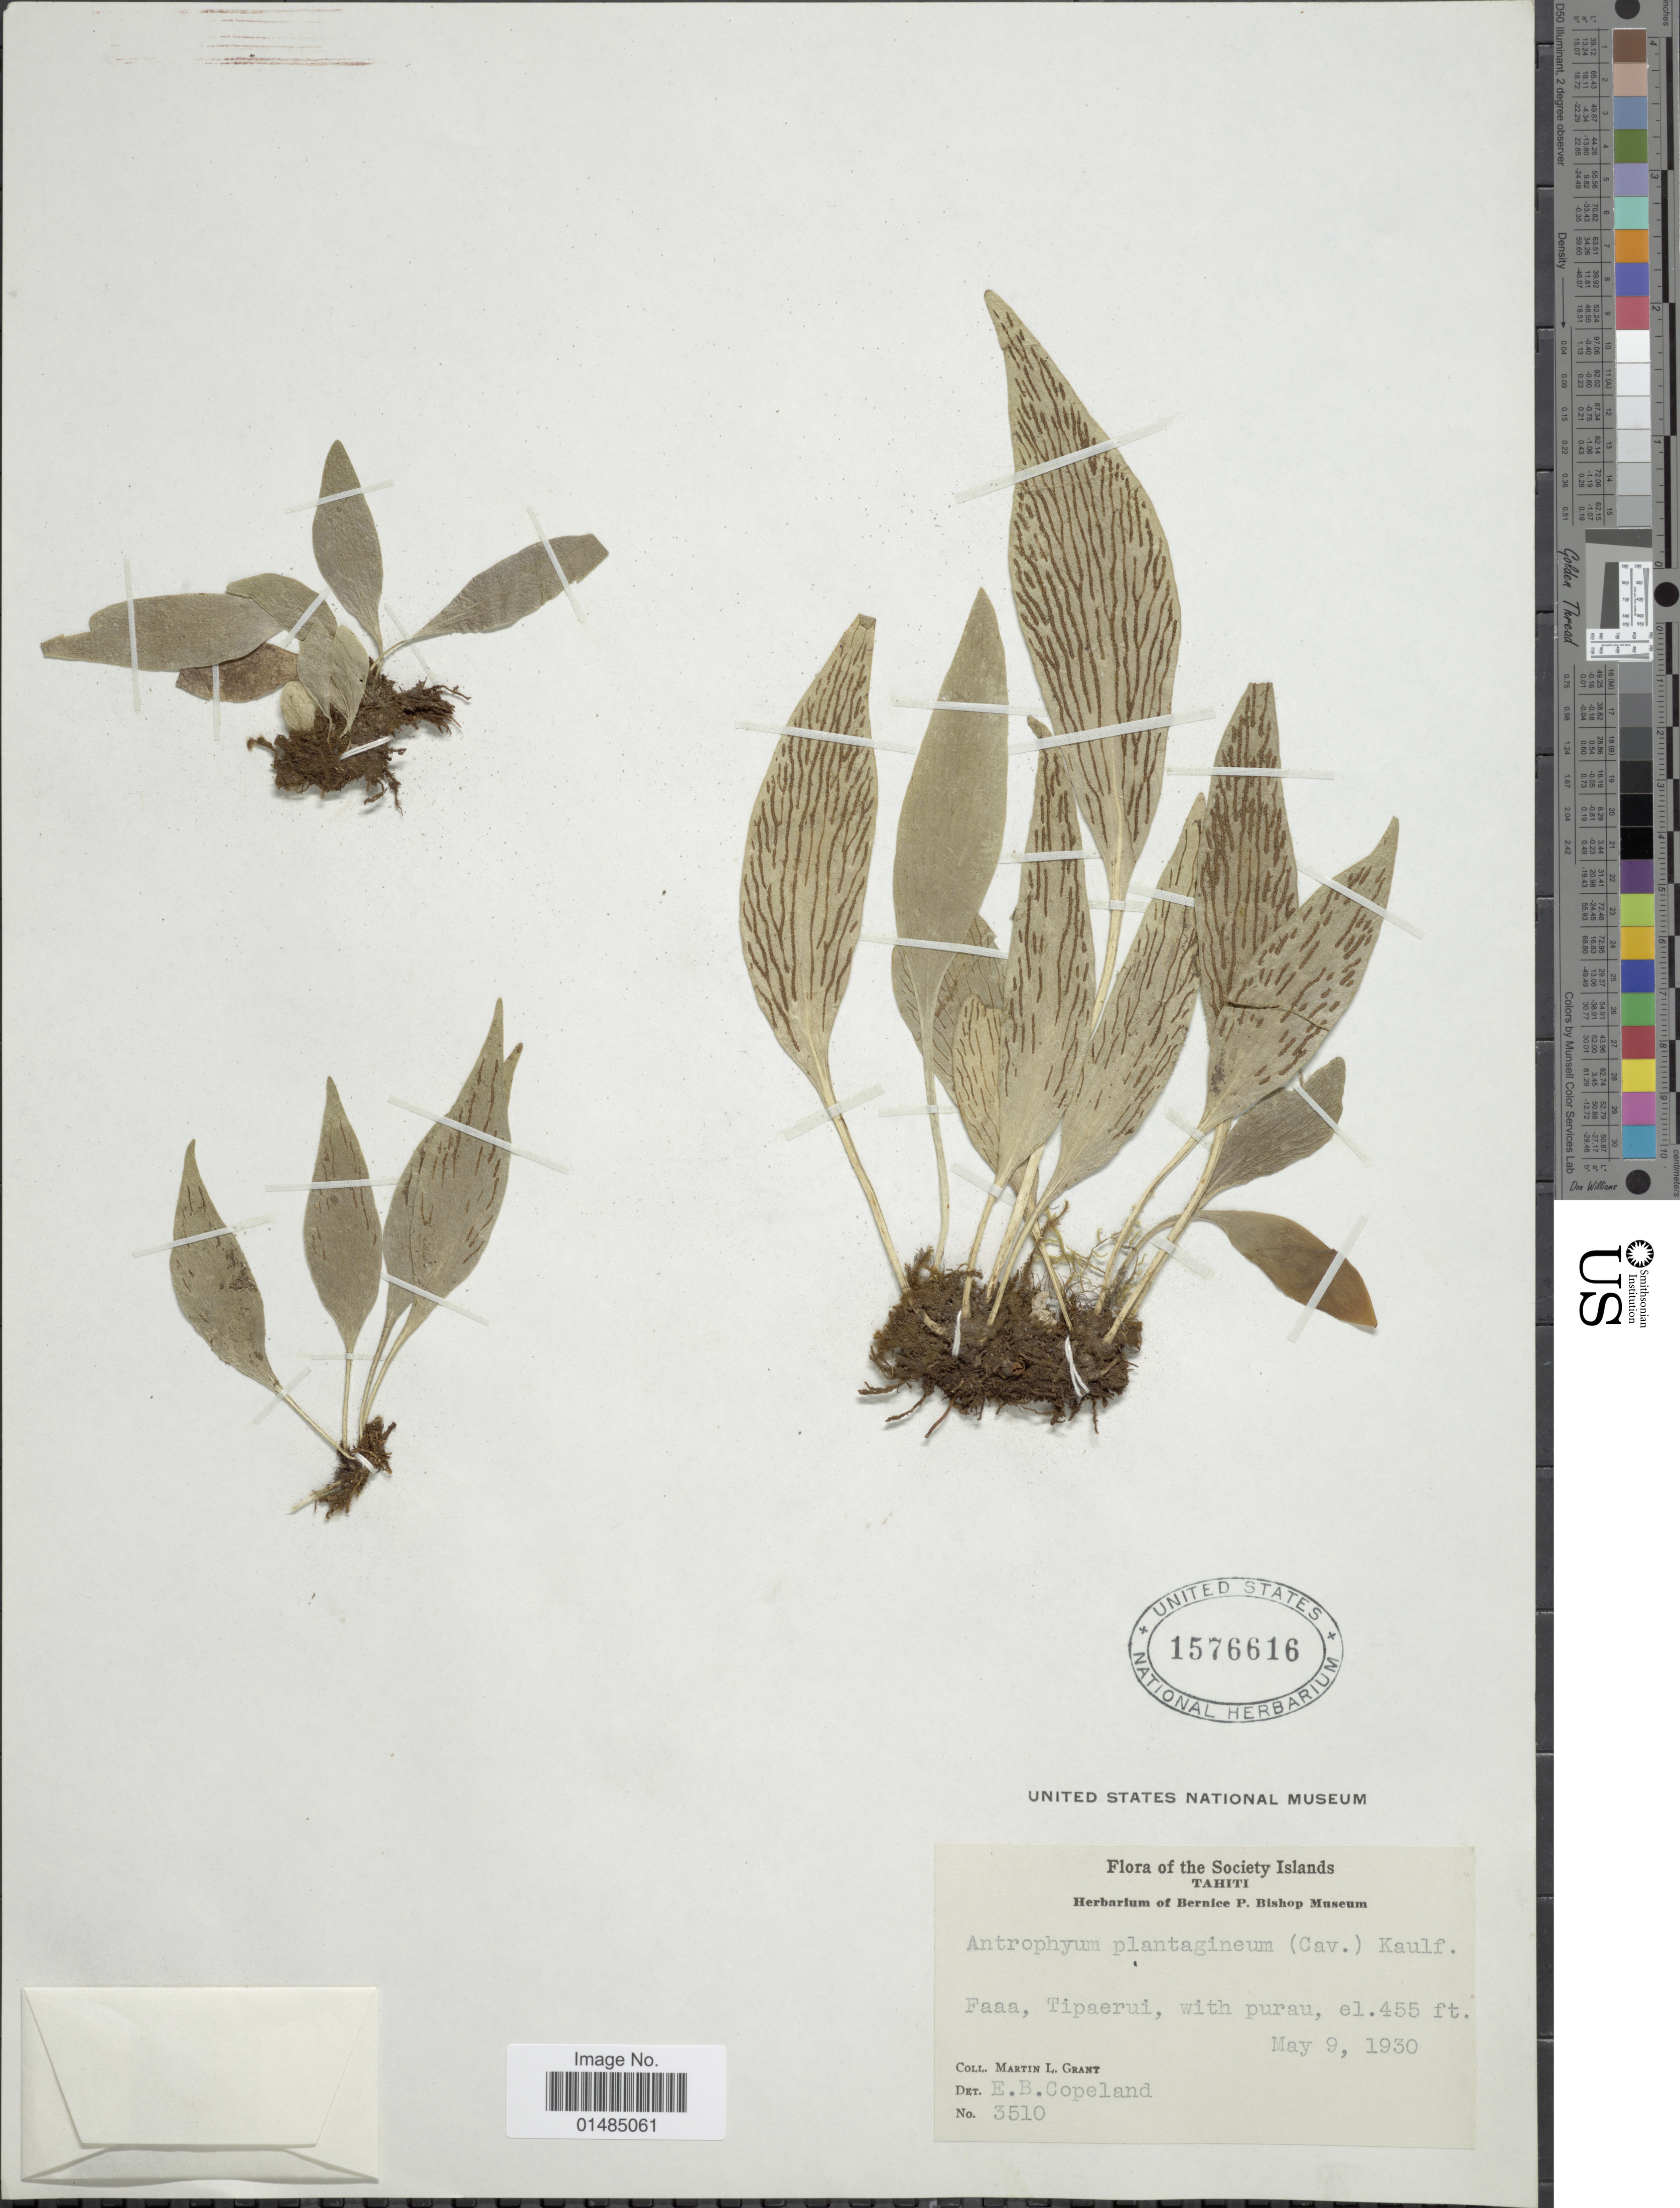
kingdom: Plantae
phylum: Tracheophyta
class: Polypodiopsida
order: Polypodiales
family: Pteridaceae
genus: Antrophyum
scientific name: Antrophyum lessonii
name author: Bory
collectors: M. L. Grant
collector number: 3510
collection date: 1930-05-09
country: French Polynesia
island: Tahiti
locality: The Society Islands, Tahiti, Faaa, Tipaerui, with Purau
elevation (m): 139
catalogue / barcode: US 1576616